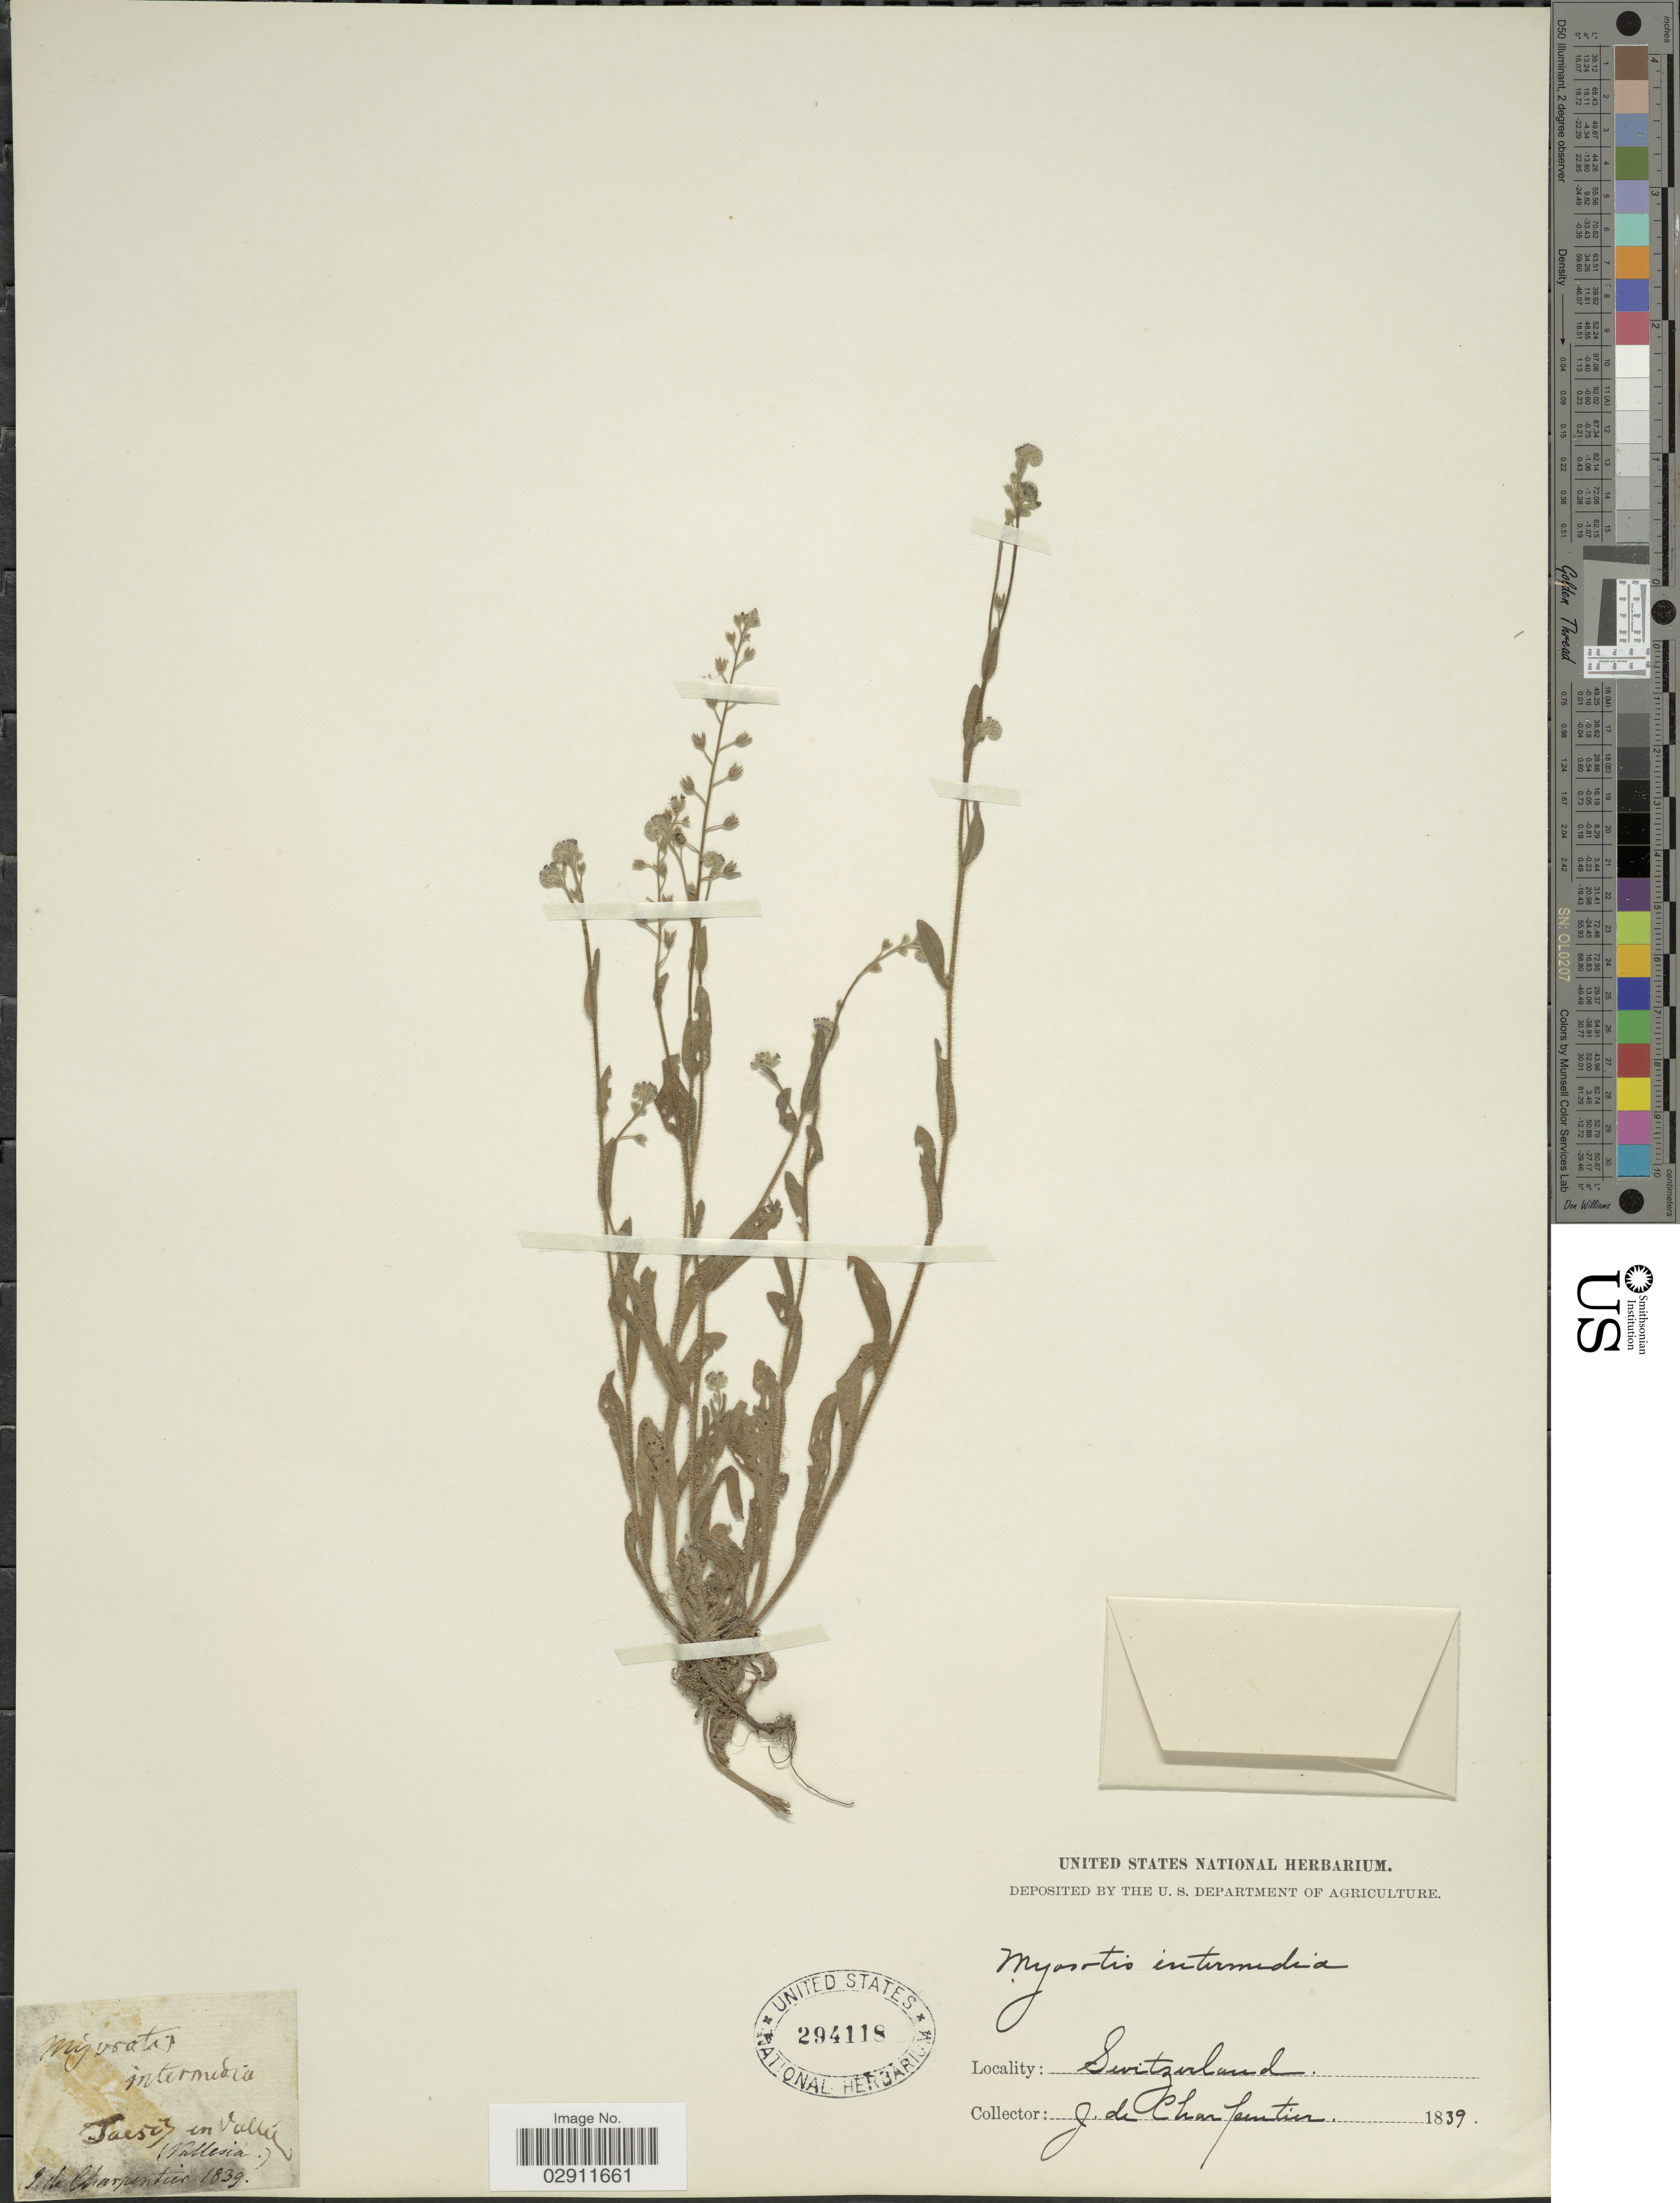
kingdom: Plantae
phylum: Tracheophyta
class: Magnoliopsida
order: Boraginales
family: Boraginaceae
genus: Myosotis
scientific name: Myosotis intermedia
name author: Link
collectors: J. de Charpentier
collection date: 1839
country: Switzerland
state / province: Valais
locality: en Vallée (Vallesia).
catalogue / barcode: US 294118